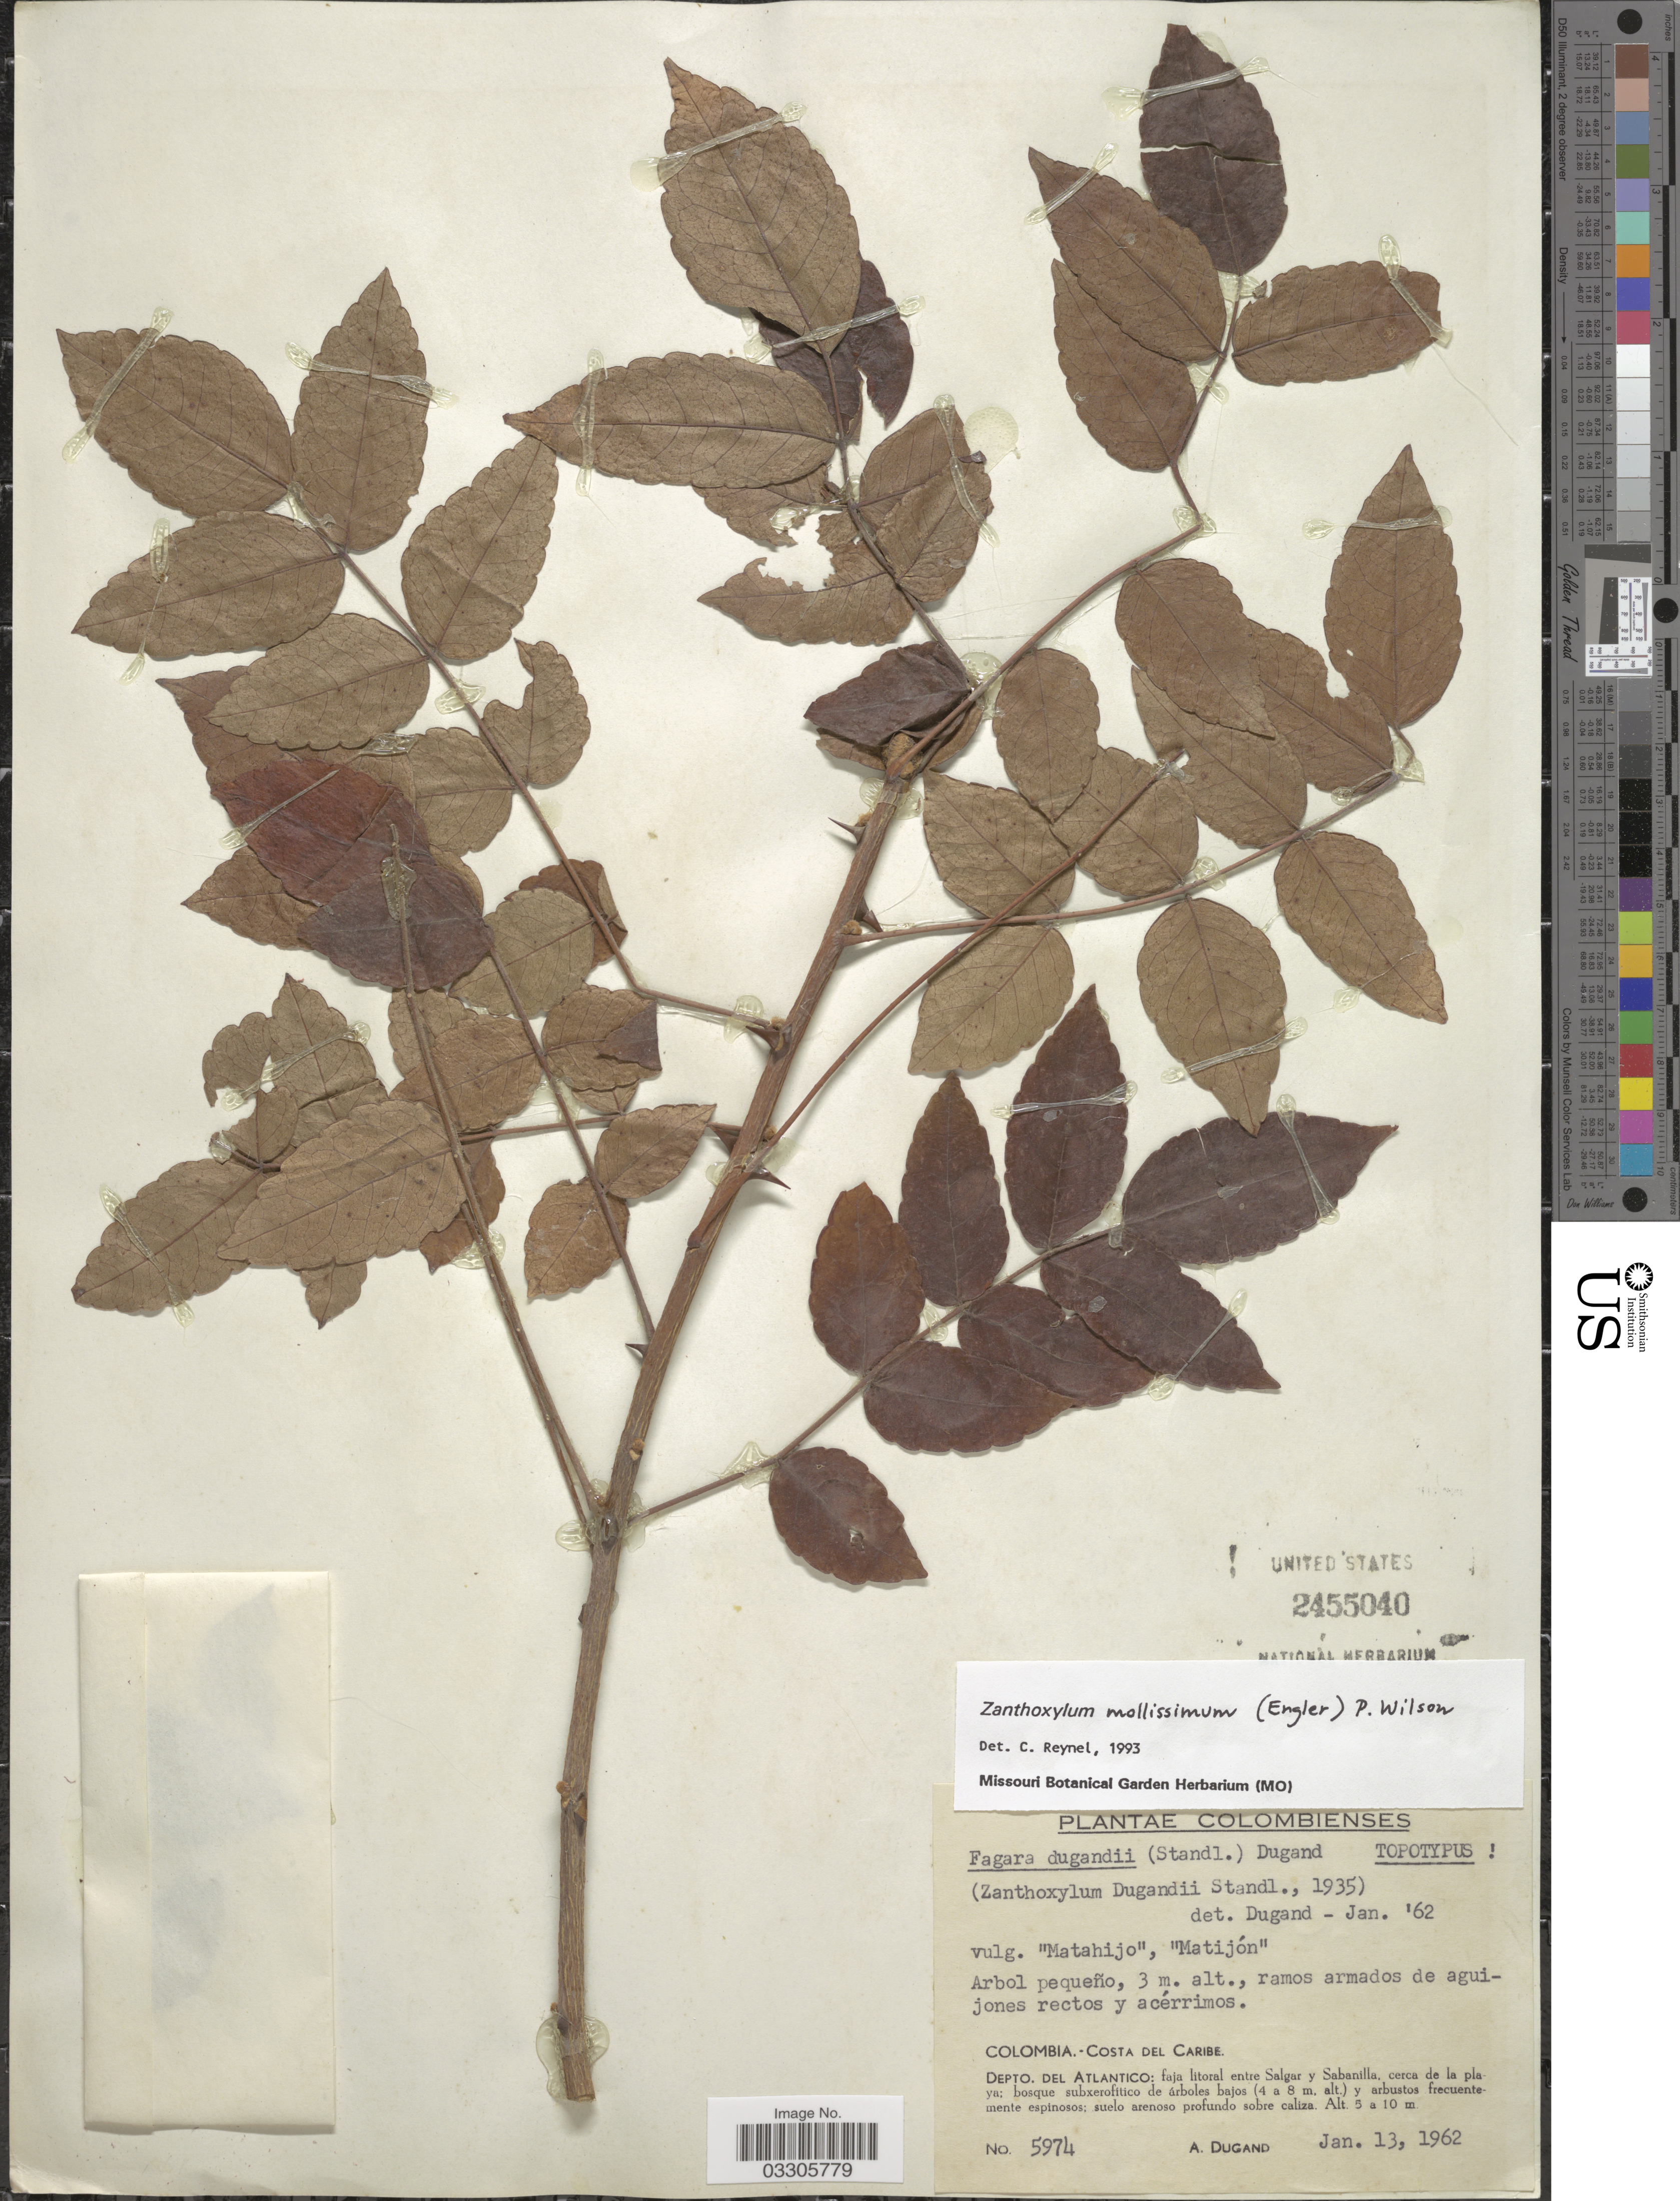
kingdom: Plantae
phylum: Tracheophyta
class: Magnoliopsida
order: Sapindales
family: Rutaceae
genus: Zanthoxylum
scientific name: Zanthoxylum mollissimum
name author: (Engl.) P. Wilson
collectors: A. Dugand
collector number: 5974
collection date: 1962-01-13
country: Colombia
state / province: Atlántico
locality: Costa del Caribe, Depto. del Atlantico: faja litoral entre Salgar y Sabanilla.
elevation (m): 5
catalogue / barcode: US 2455040